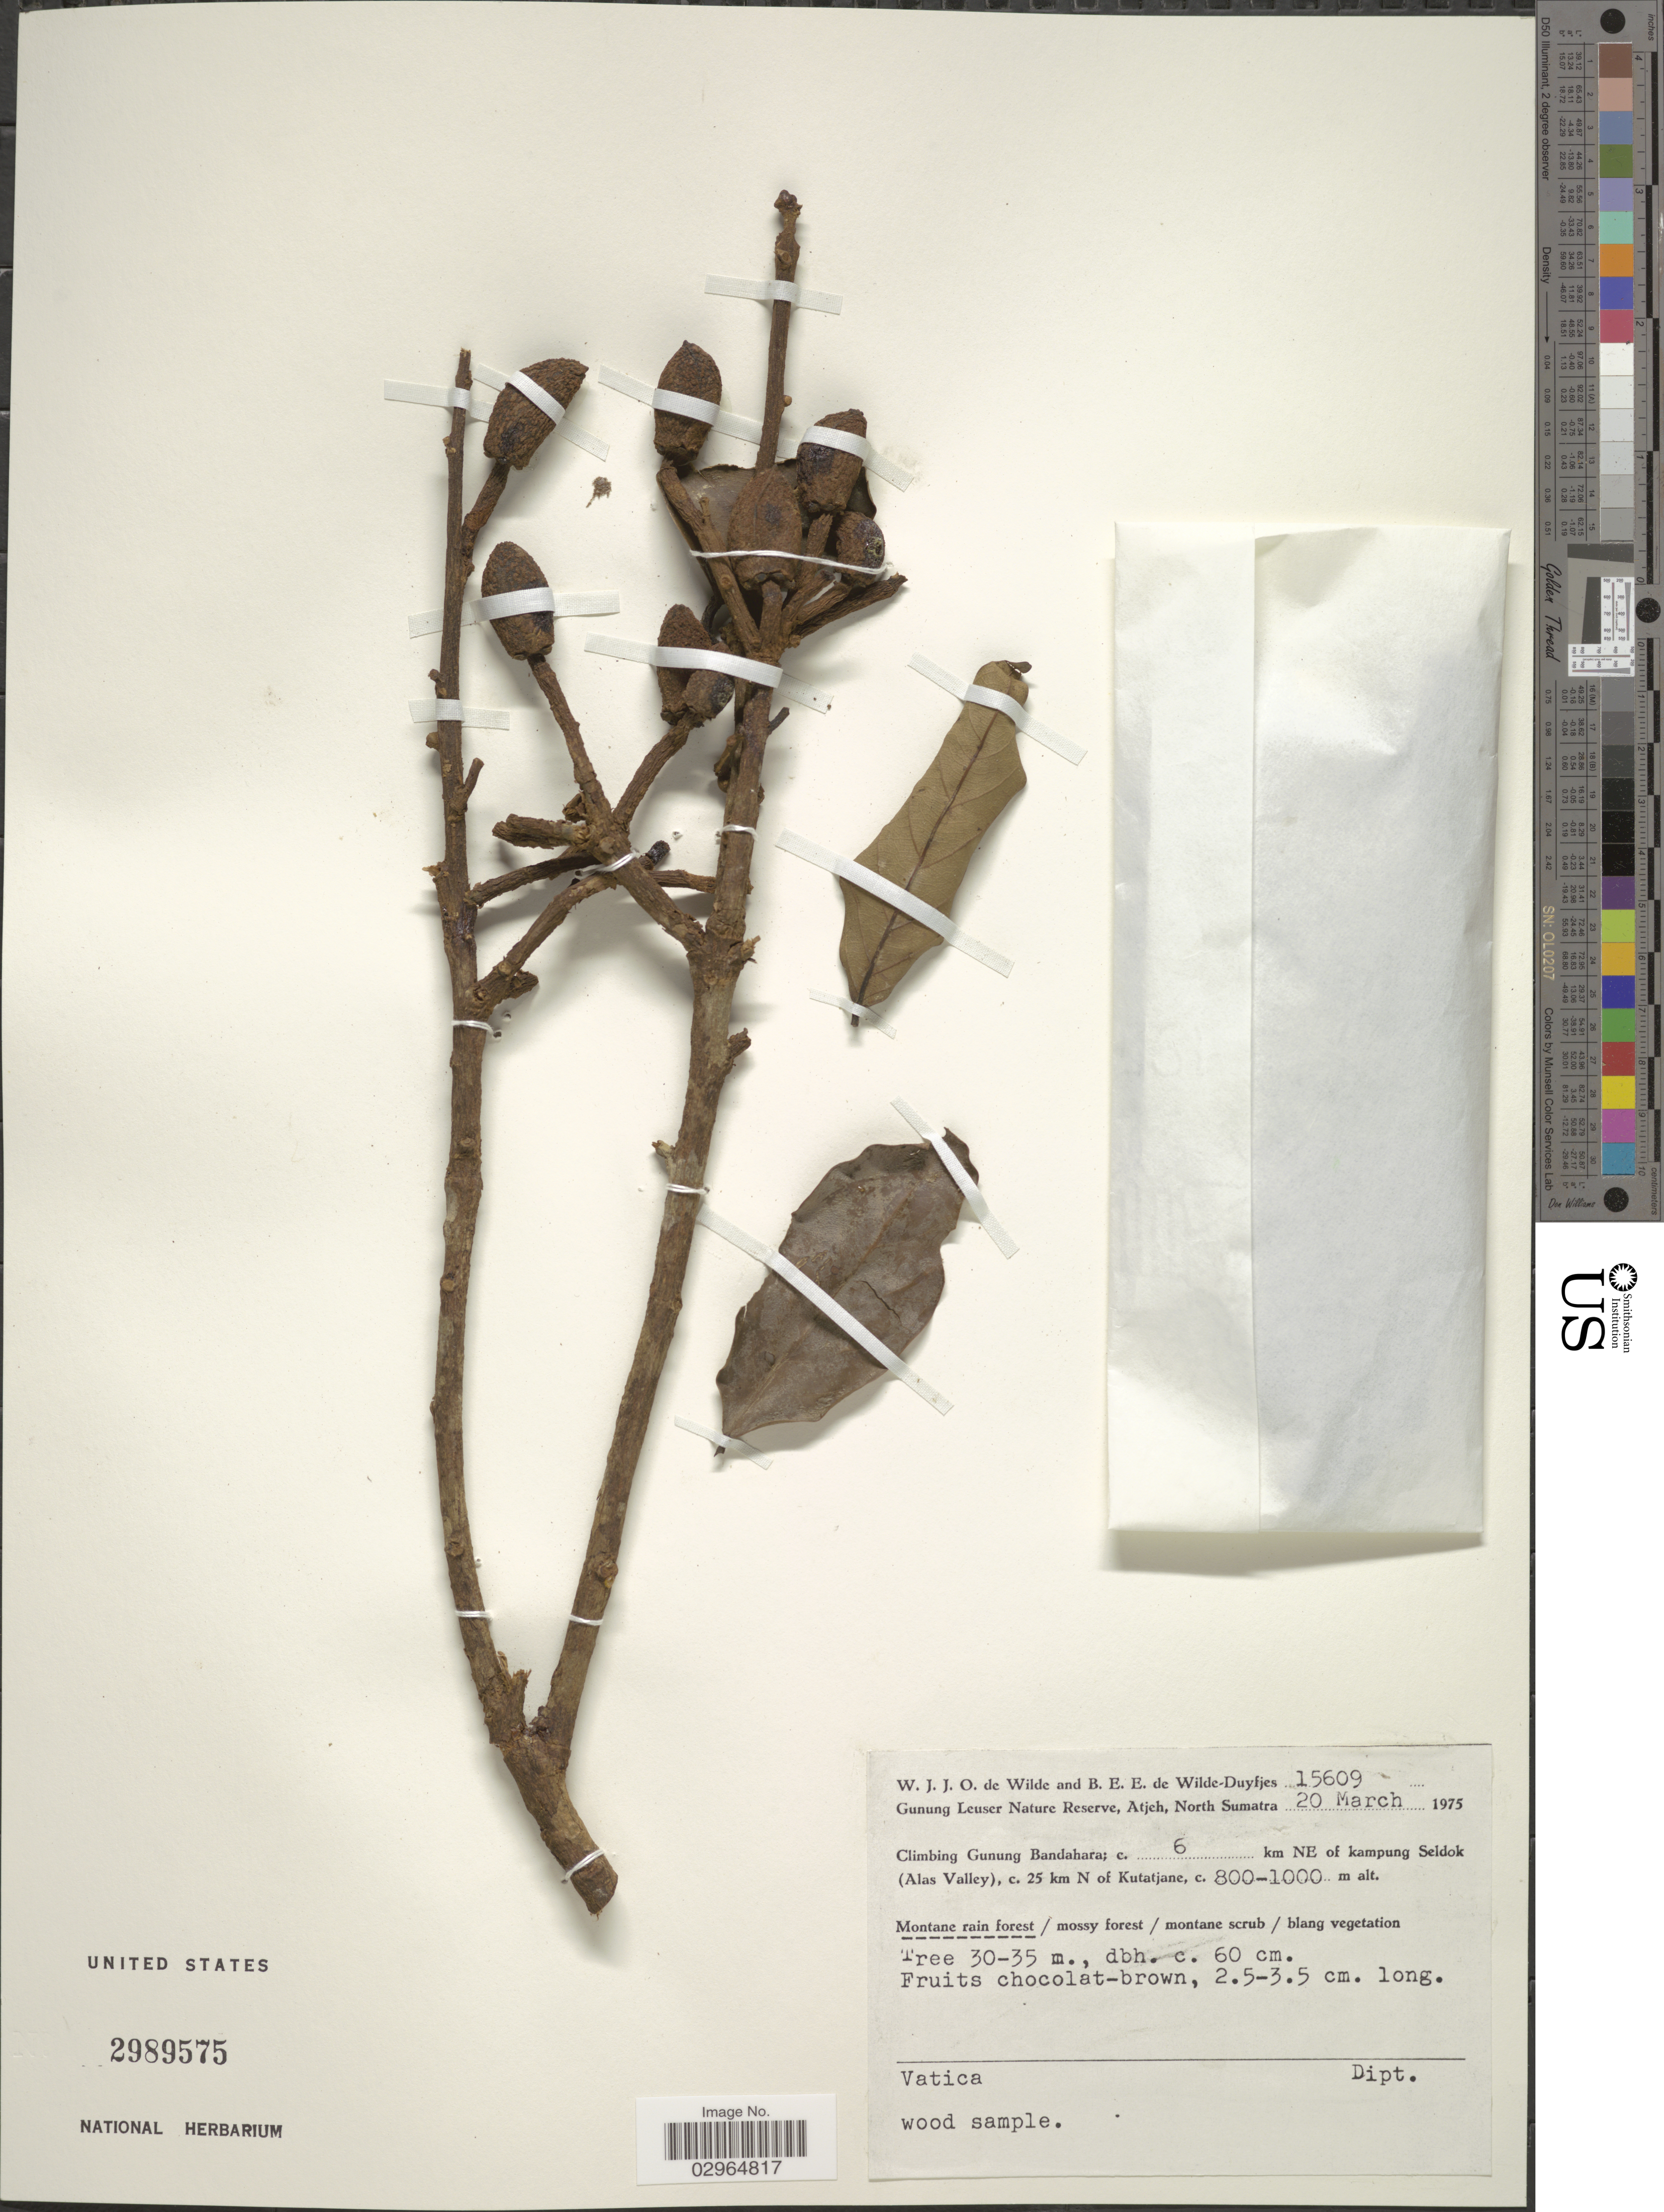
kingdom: Plantae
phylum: Tracheophyta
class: Magnoliopsida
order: Malvales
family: Dipterocarpaceae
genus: Vatica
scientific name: Vatica sp.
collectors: W. J. de Wilde & B. E. de Wilde-Duyfjes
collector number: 15609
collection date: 1975-03-20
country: Indonesia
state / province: Sumatra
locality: Gunung Leuser Nature Reserve, Atjeh, North Sumatra. Climbing Gunung Bandahara; c. 6 km NE of kampung Seldok (Alas Valley), c. 25 km N of Kutatjane.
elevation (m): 800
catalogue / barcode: US 2989575